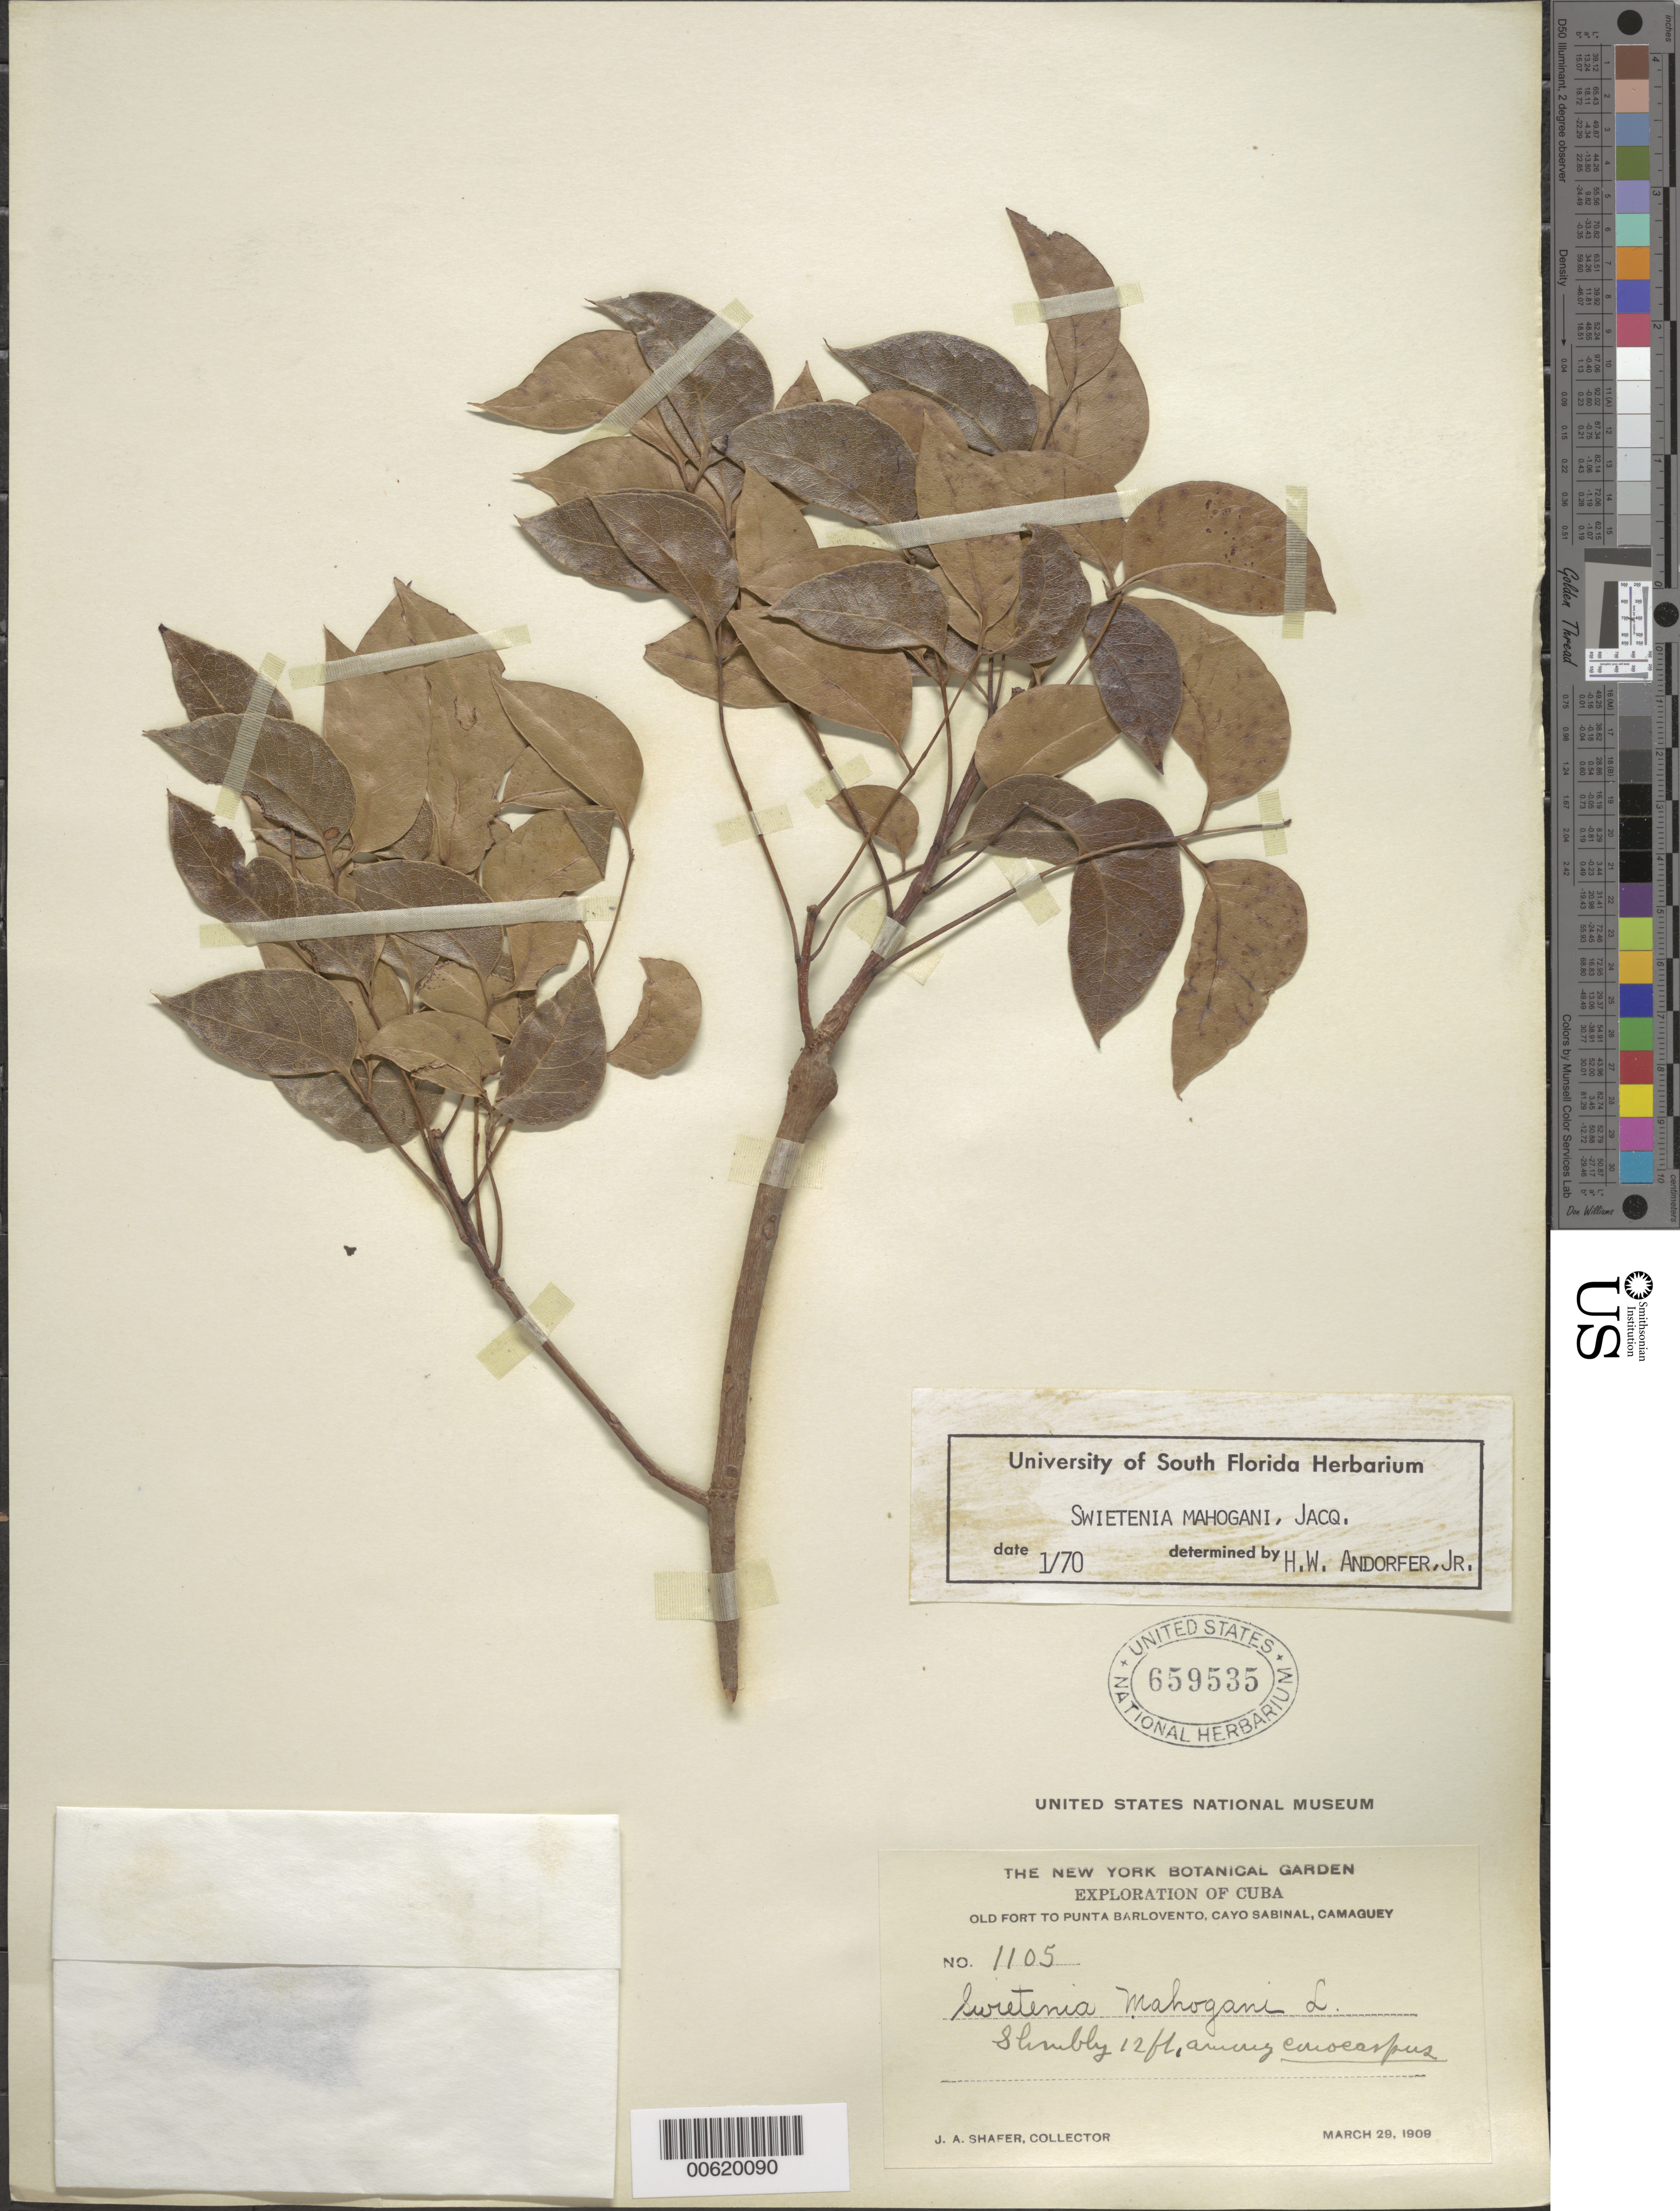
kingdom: Plantae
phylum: Tracheophyta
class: Magnoliopsida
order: Sapindales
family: Meliaceae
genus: Swietenia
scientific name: Swietenia mahagoni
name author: (L.) Jacq.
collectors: J. A. Shafer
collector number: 1105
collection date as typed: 29 Mar 1909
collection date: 1909-03-29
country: Cuba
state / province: Camagüey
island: Greater Antilles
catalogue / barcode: US 659535